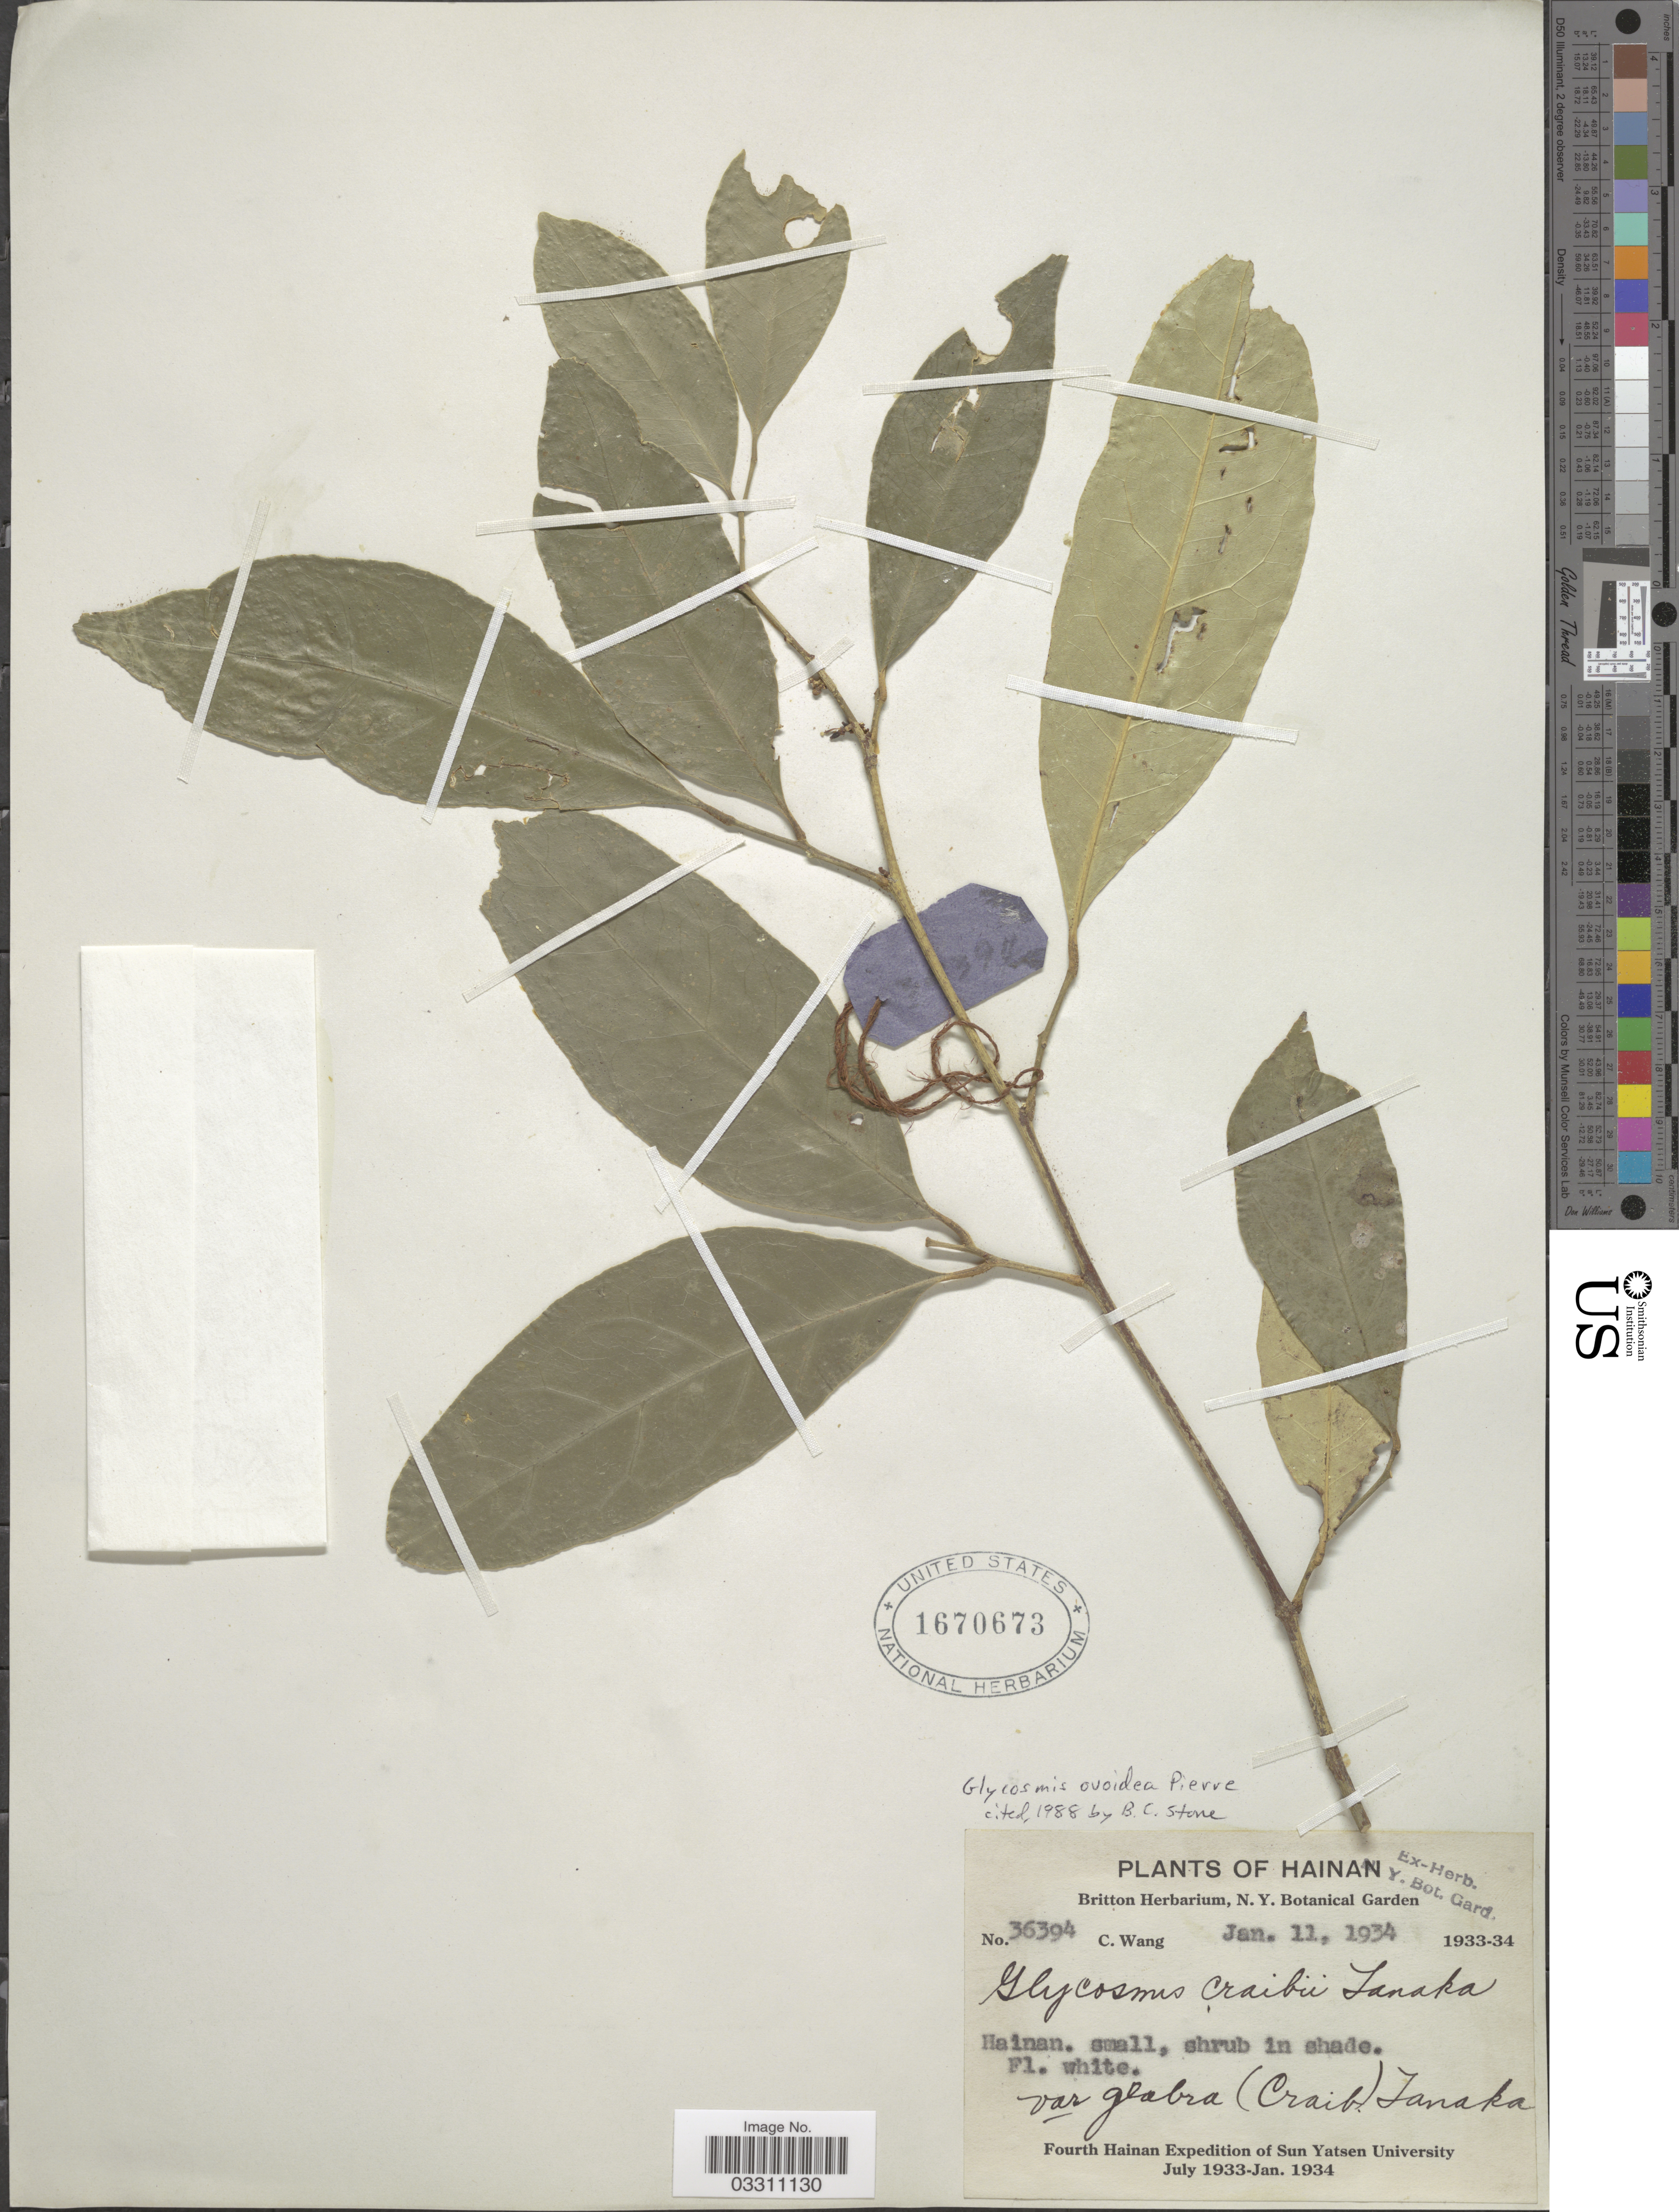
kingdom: Plantae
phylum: Tracheophyta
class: Magnoliopsida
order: Sapindales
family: Rutaceae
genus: Glycosmis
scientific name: Glycosmis ovoidea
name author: Pierre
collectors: C. Wang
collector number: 36394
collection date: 1934-01-11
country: China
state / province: Hainan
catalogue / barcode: US 1670673